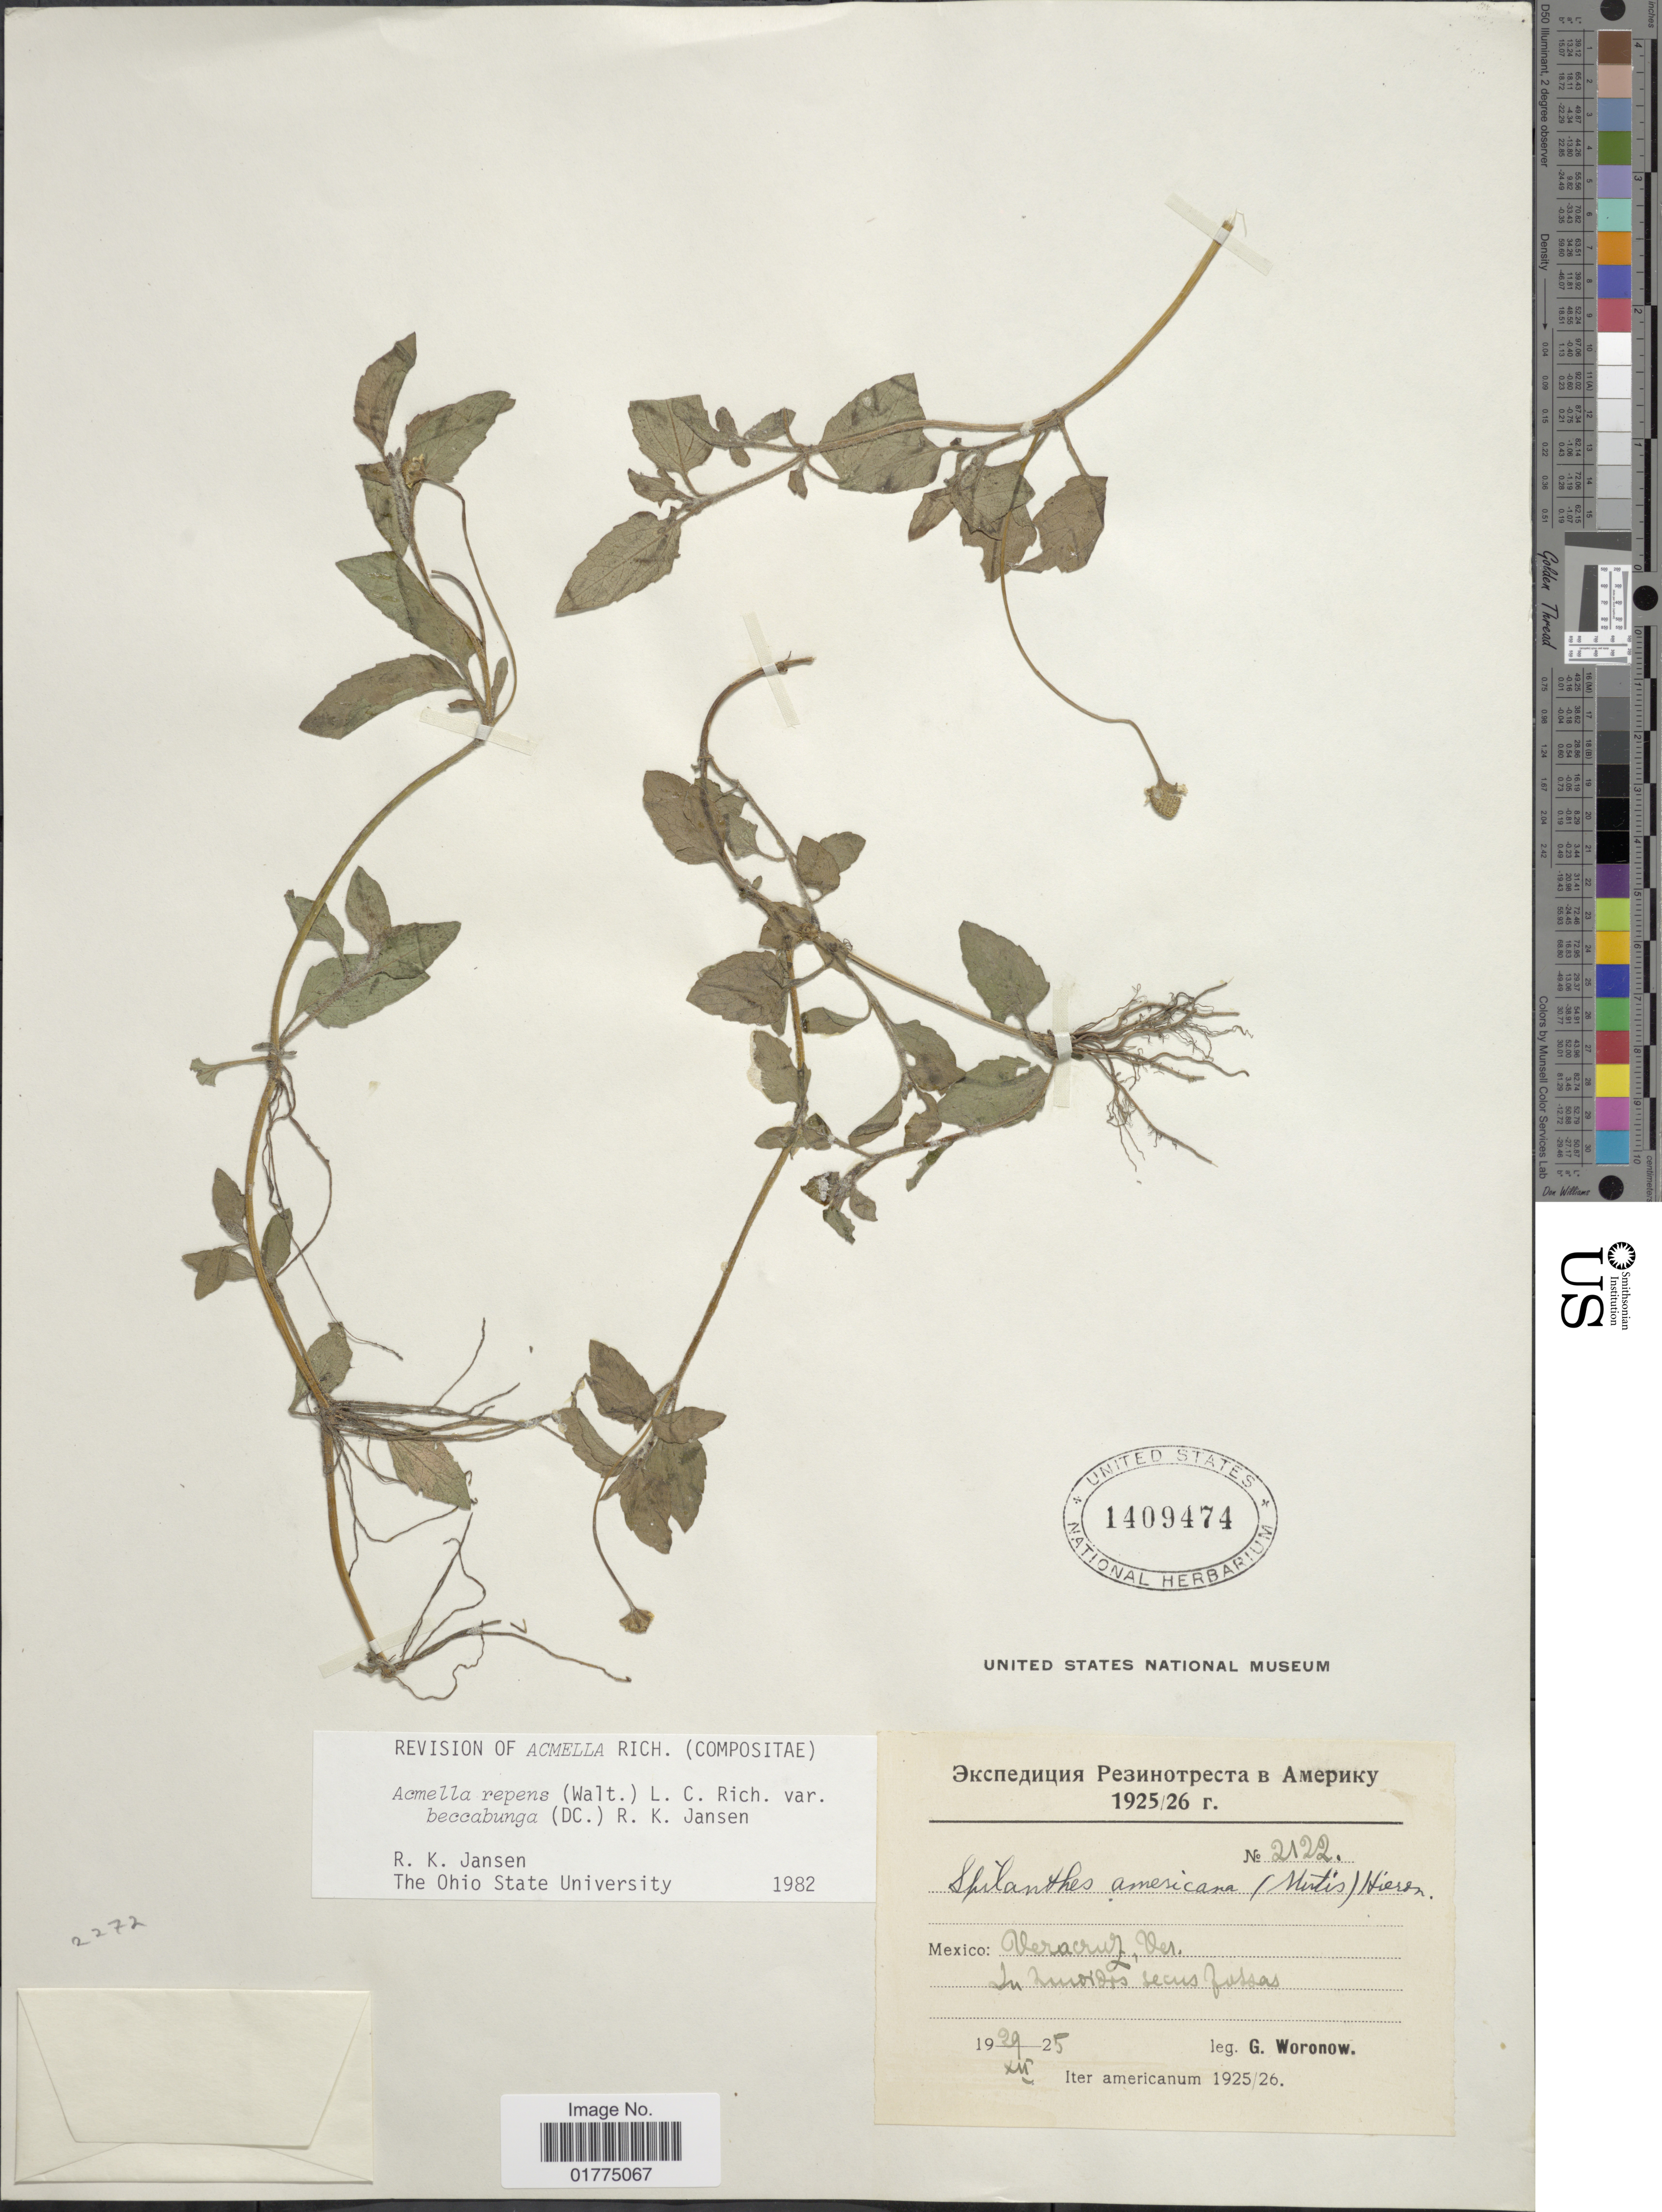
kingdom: Plantae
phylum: Tracheophyta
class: Magnoliopsida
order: Asterales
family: Asteraceae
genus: Acmella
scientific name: Acmella repens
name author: (Walter) Rich.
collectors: G. Woronow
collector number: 2122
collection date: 1925-12-29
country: Mexico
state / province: Veracruz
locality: Mexico: Veracruz, Ver.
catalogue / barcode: US 1409474